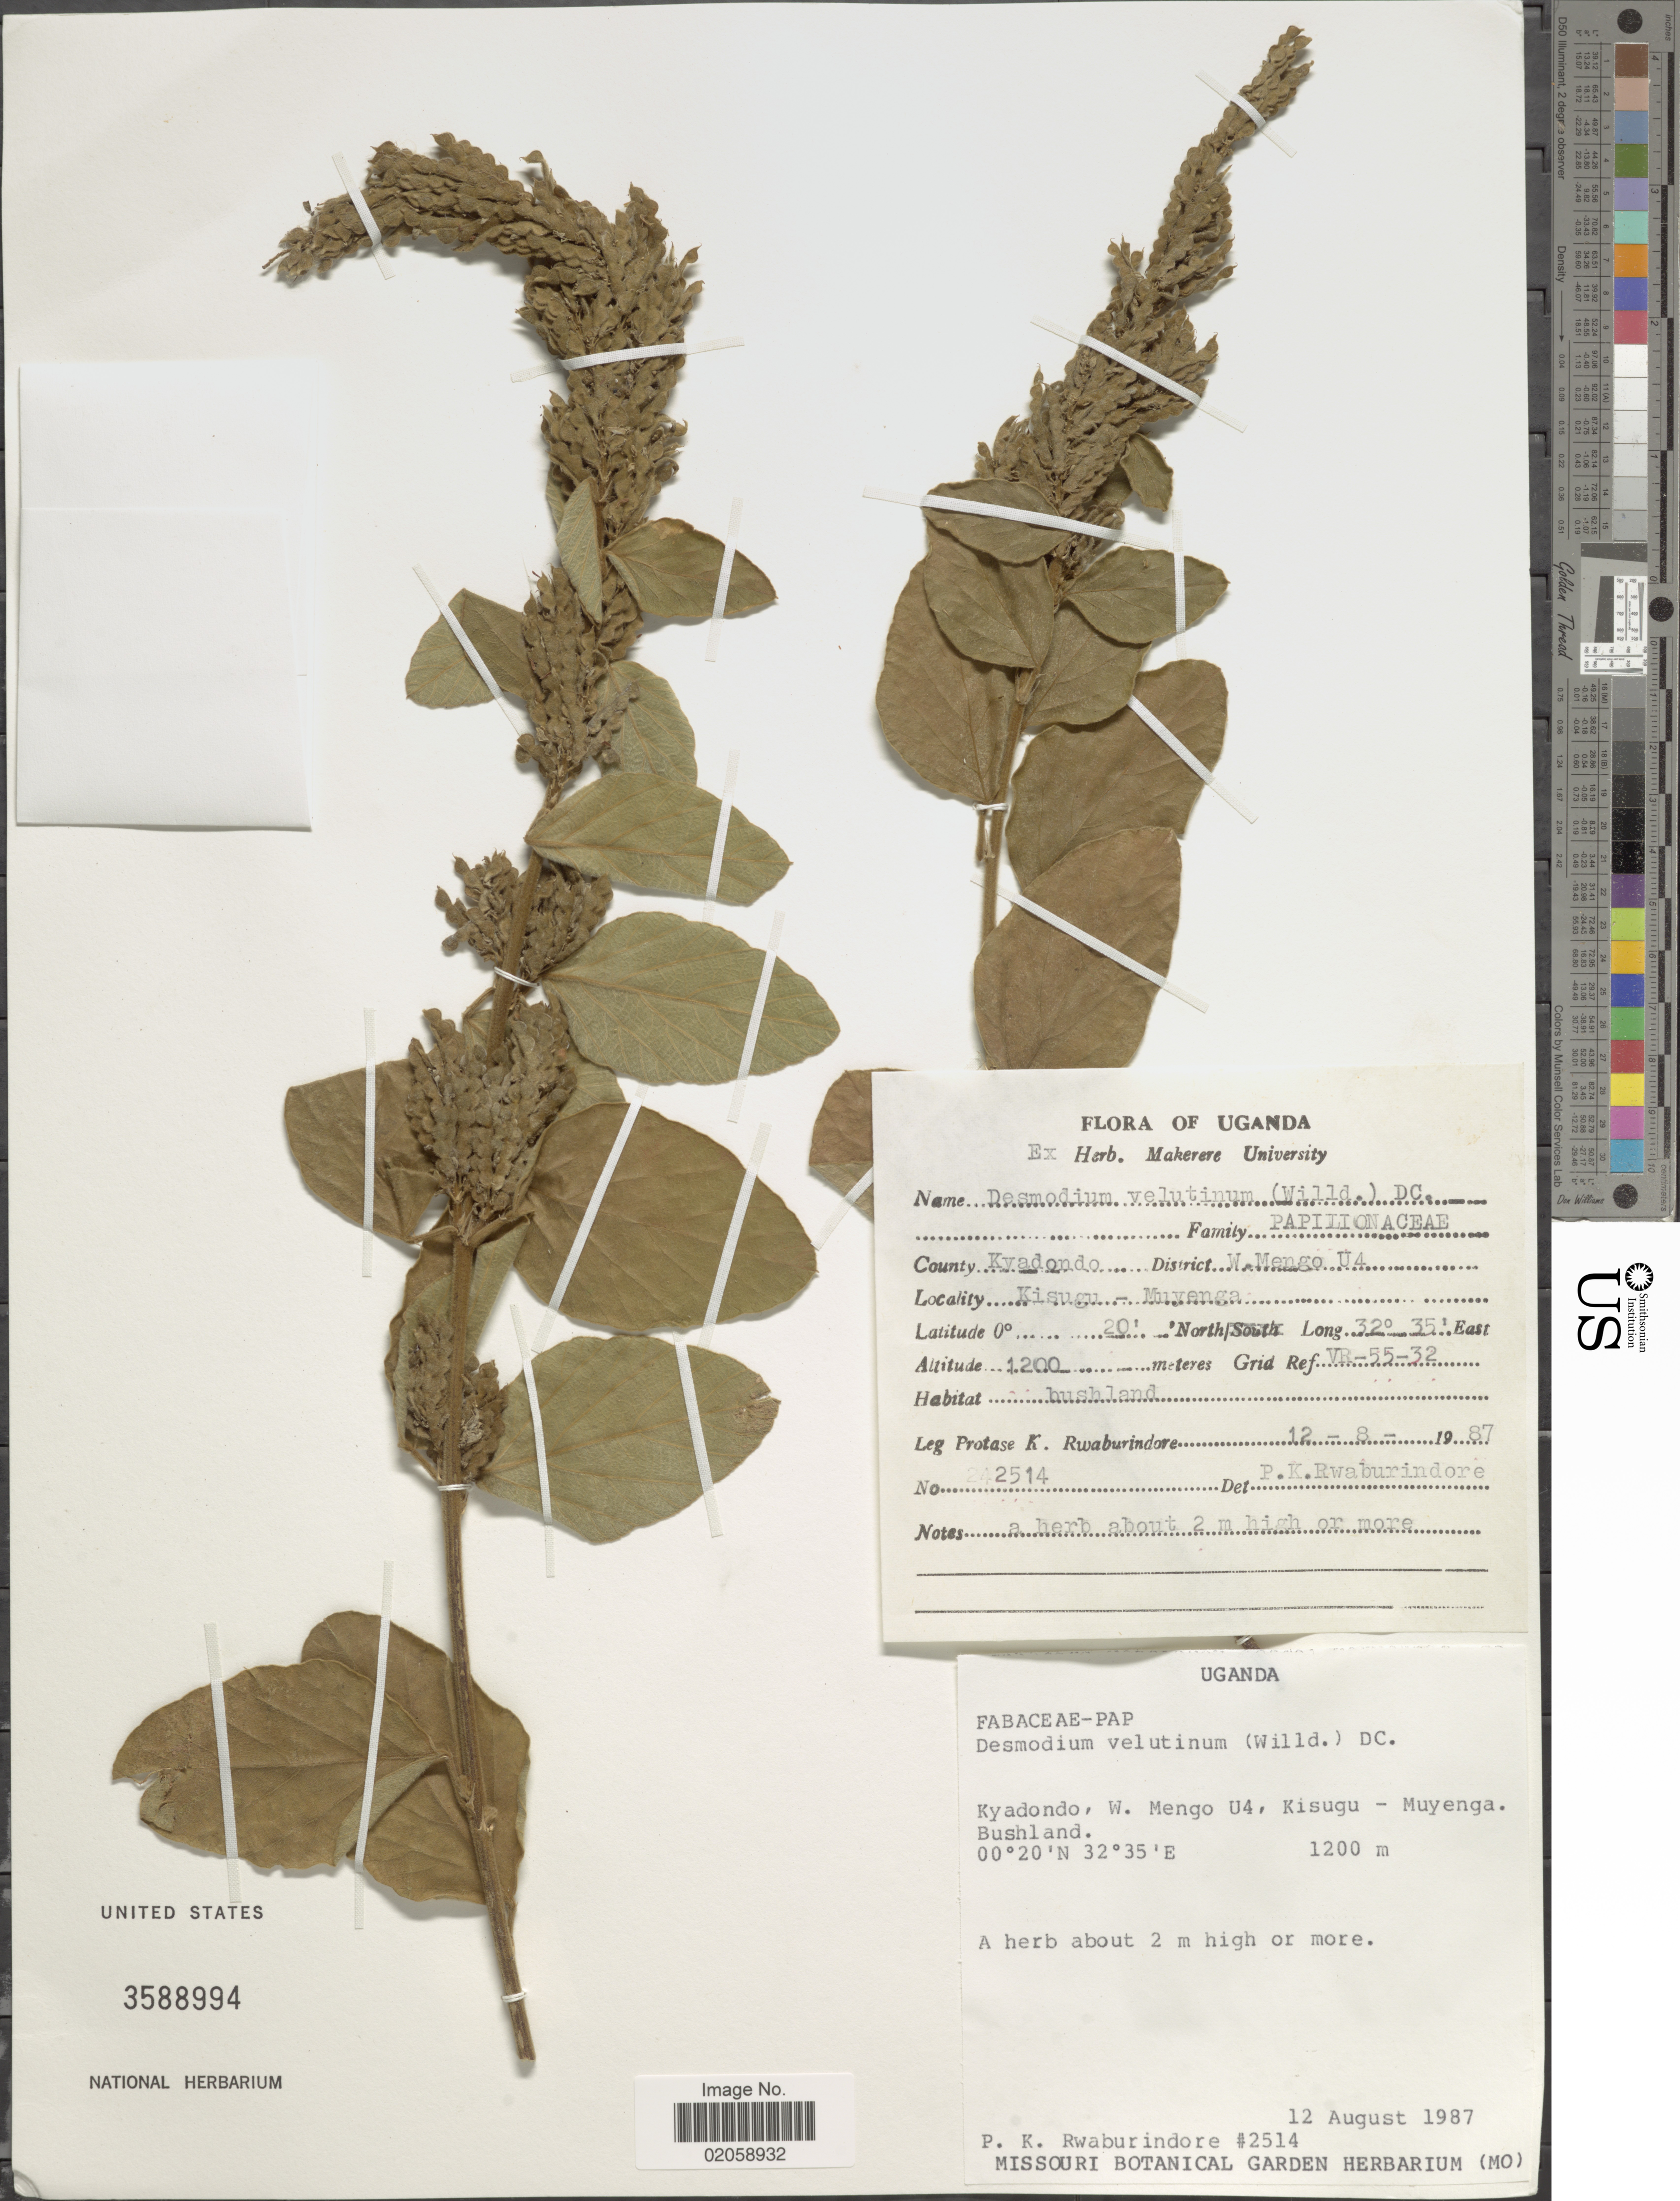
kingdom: Plantae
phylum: Tracheophyta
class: Magnoliopsida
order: Fabales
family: Fabaceae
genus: Polhillides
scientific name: Polhillides velutina subsp. velutina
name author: (Willd.) H. Ohashi & K. Ohashi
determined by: Strong, Mark T., (BOT), Smithsonian Institution - National Museum of Natural History (UNITED STATES)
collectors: P. Rwaburindore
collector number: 2514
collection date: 1987-08-12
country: Uganda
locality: County Kyadondo. District W. Mengo U4. Kisugu-Muyenga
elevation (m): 1200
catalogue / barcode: US 3588994